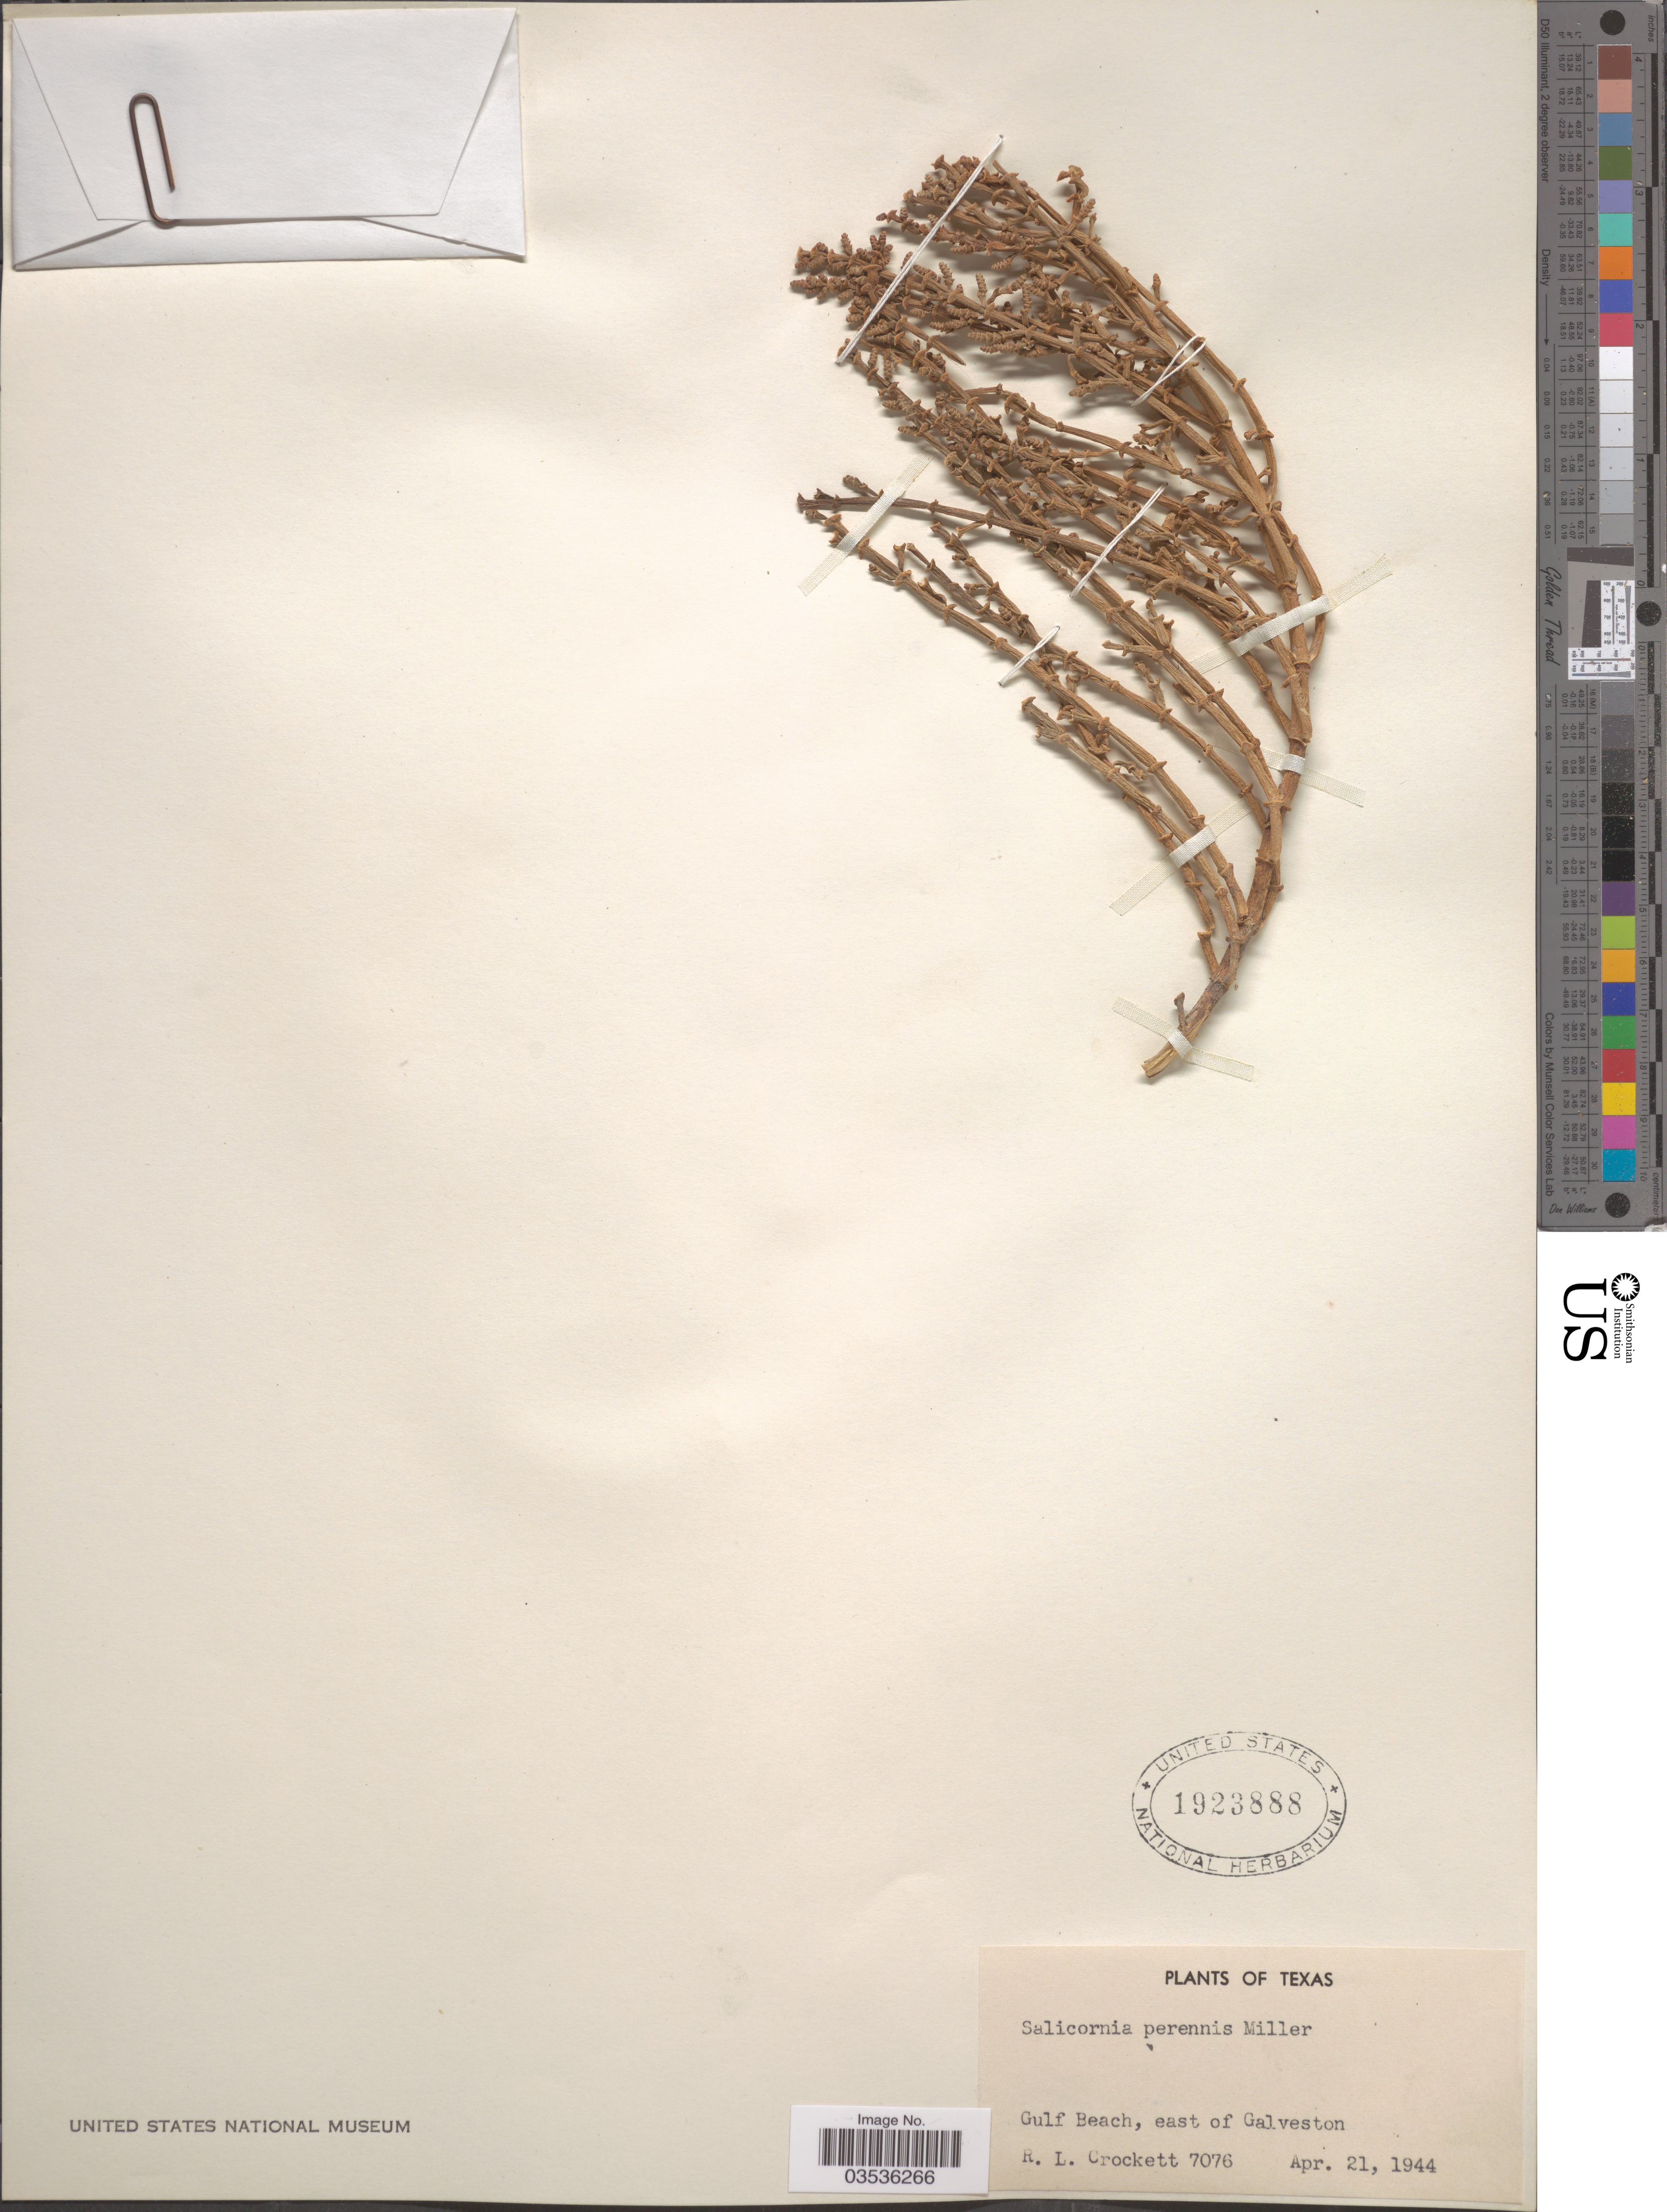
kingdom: Plantae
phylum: Tracheophyta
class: Magnoliopsida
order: Caryophyllales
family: Amaranthaceae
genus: Salicornia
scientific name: Salicornia perennis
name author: Mill.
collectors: R. Crockett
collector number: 7076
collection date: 1944-04-21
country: United States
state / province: Texas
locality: Gulf Beach, east of Galveston.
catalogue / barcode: US 1923888